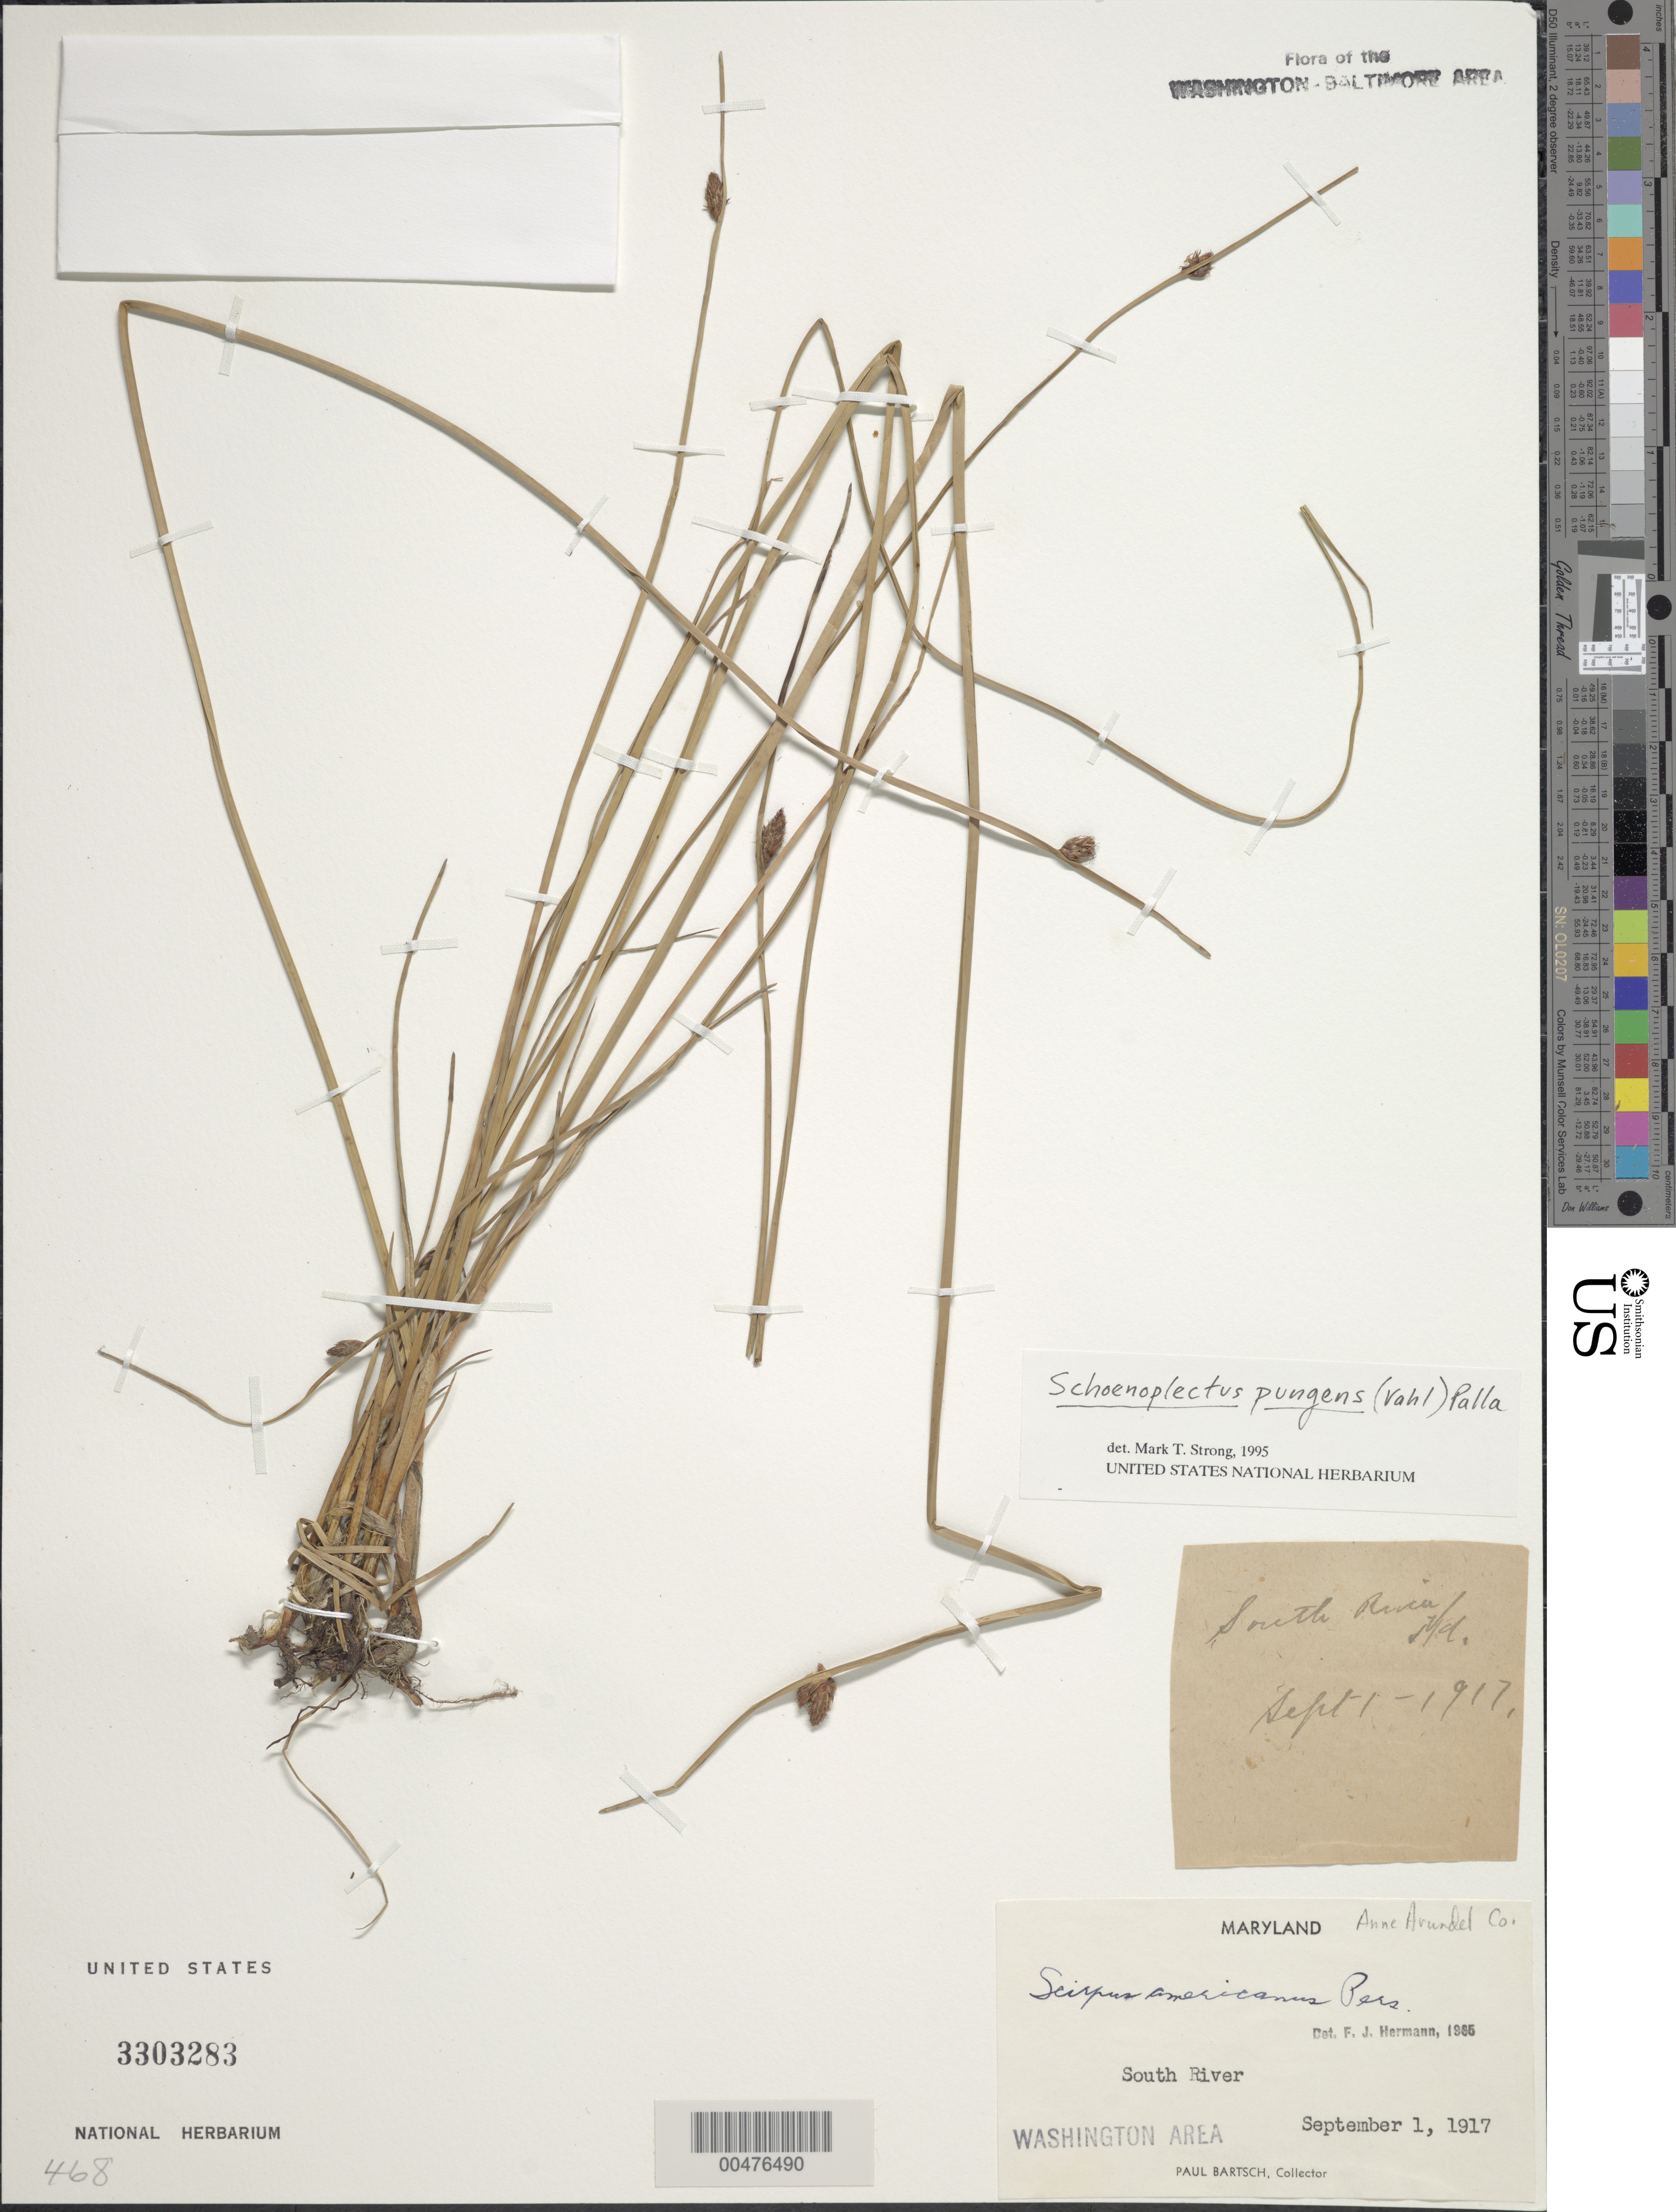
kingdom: Plantae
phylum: Tracheophyta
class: Liliopsida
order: Poales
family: Cyperaceae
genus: Schoenoplectus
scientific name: Schoenoplectus pungens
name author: (Vahl) Palla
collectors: P. Bartsch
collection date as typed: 01 Sep 1917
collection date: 1917-09-01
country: United States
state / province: Maryland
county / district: Anne Arundel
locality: South River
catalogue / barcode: US 3303283